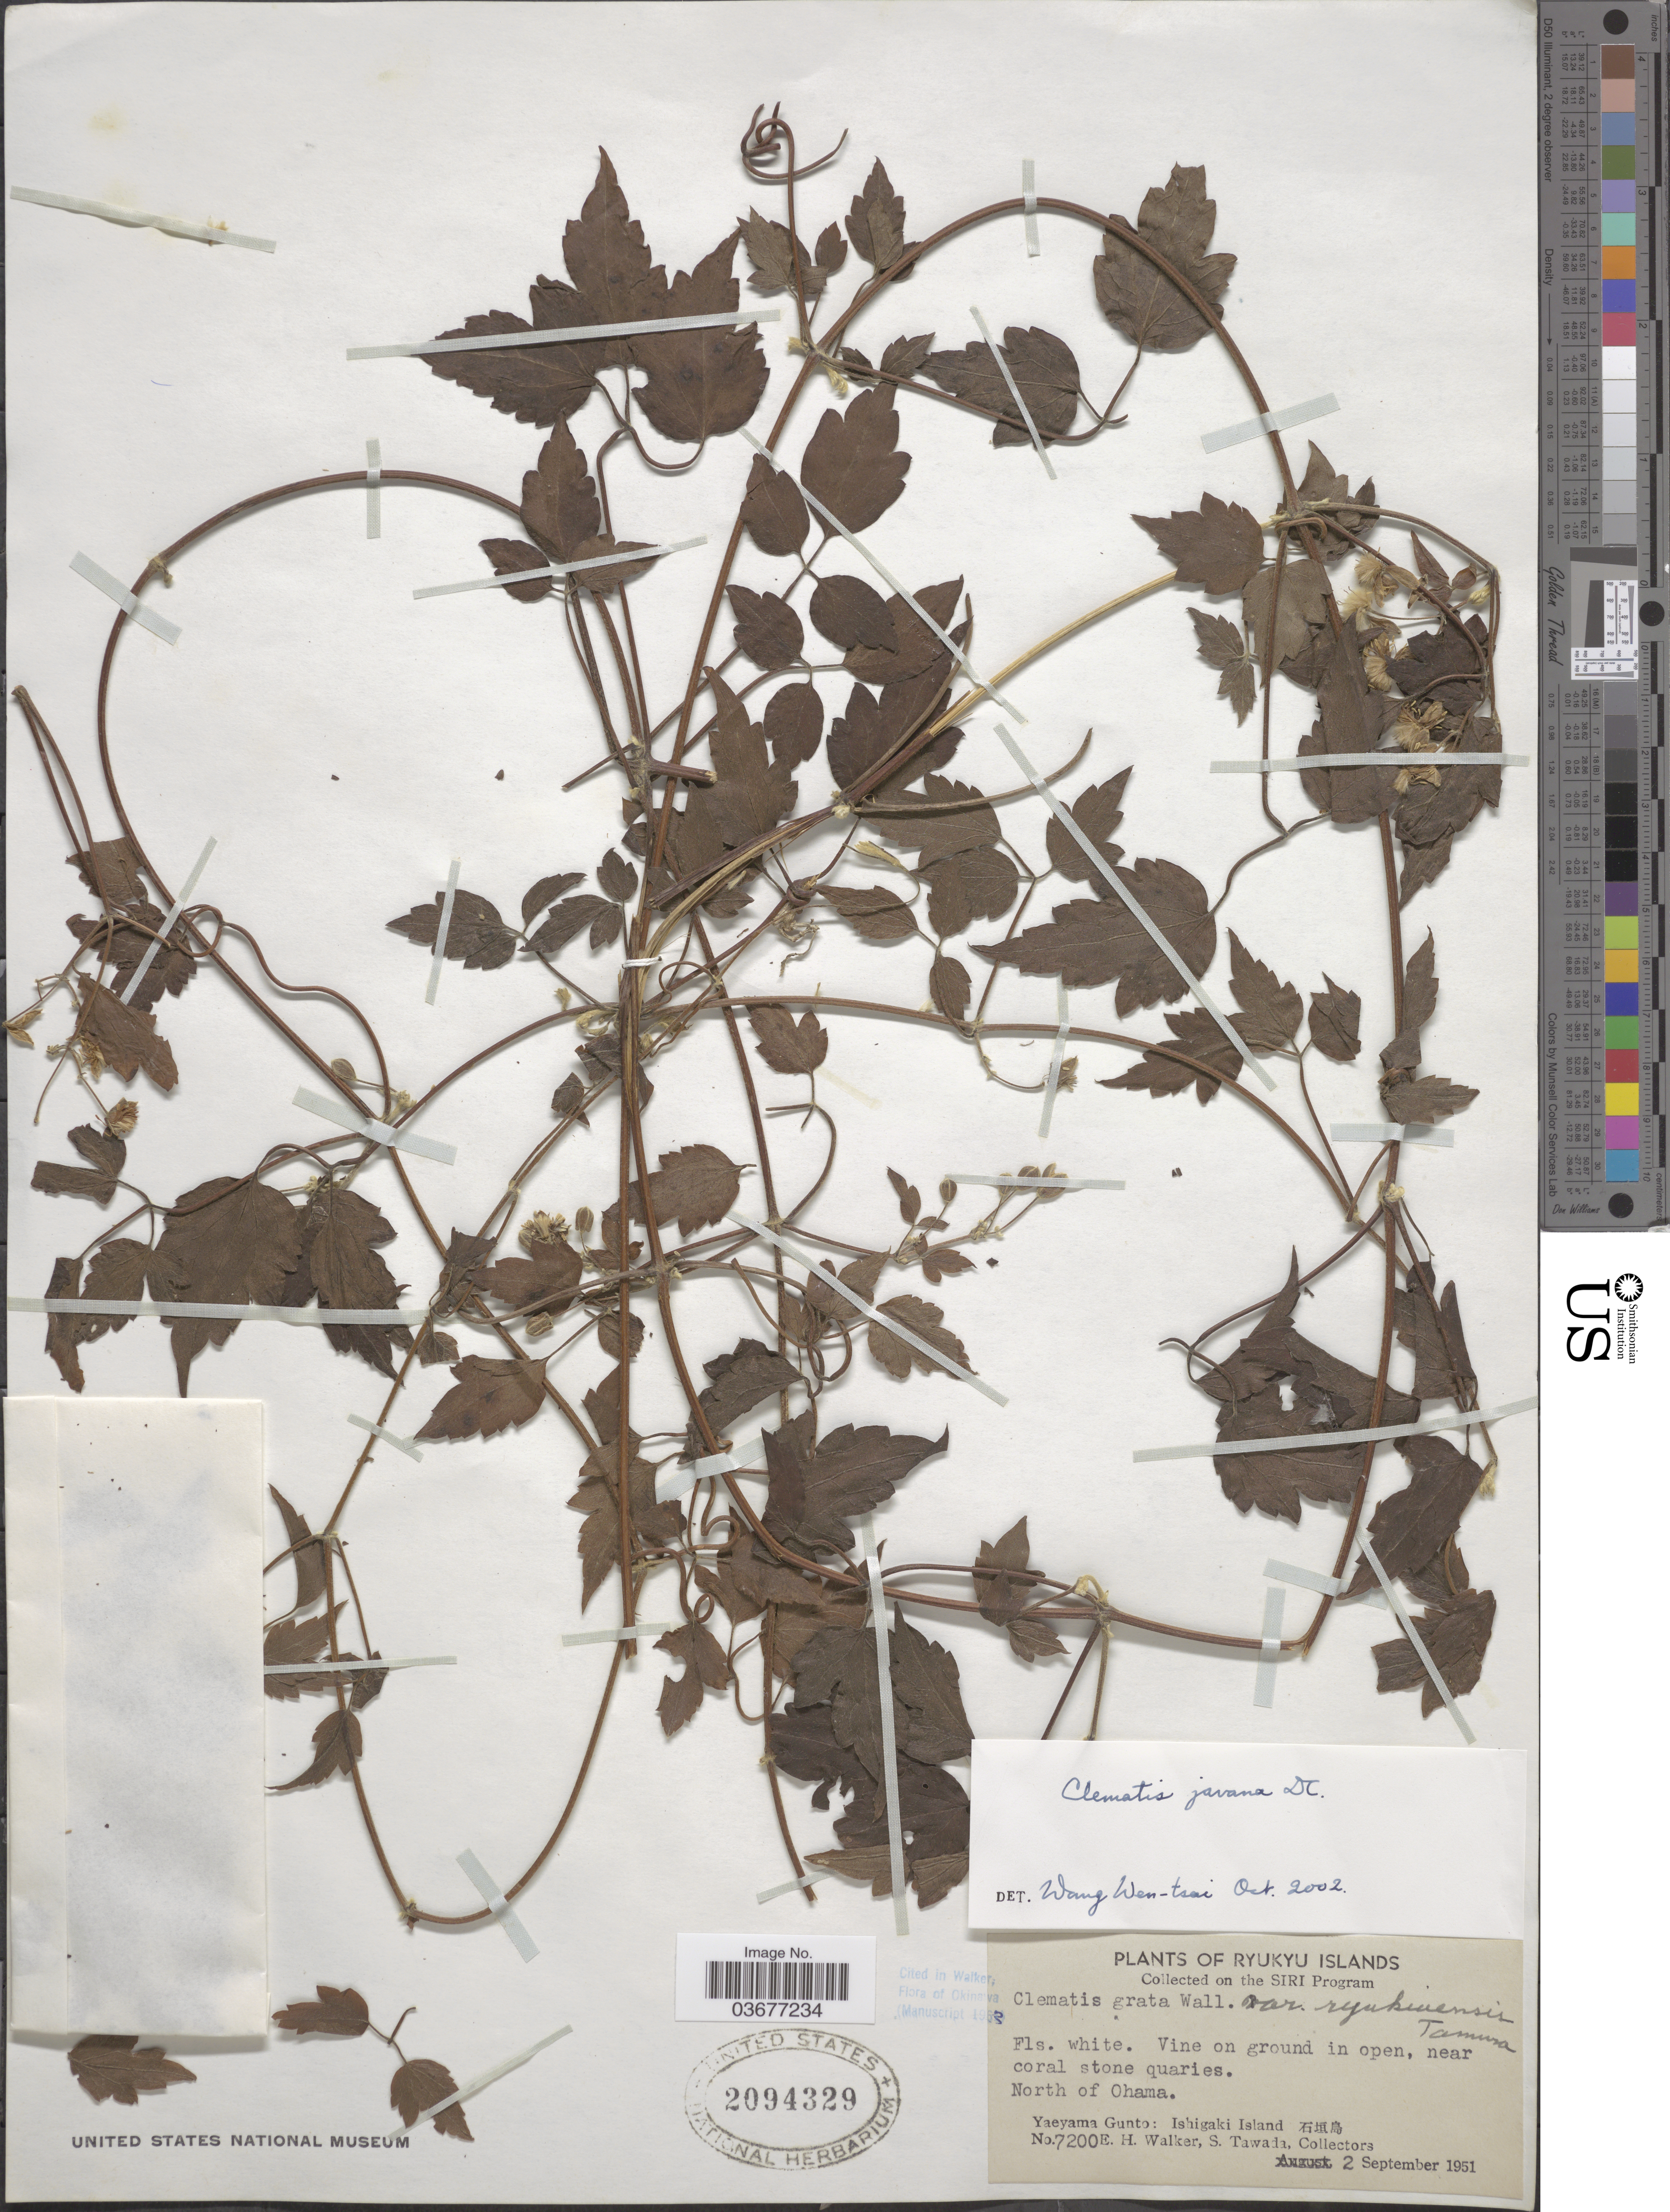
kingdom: Plantae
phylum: Tracheophyta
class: Magnoliopsida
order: Ranunculales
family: Ranunculaceae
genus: Clematis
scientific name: Clematis javana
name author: DC.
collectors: E. H. Walker & S. Tawada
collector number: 7200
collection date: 1951-09-02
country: Japan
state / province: Okinawa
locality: Ryukyu Islands. North of Ohama. Yaeyama Gunto: Ishigaki Island X.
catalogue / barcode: US 2094329